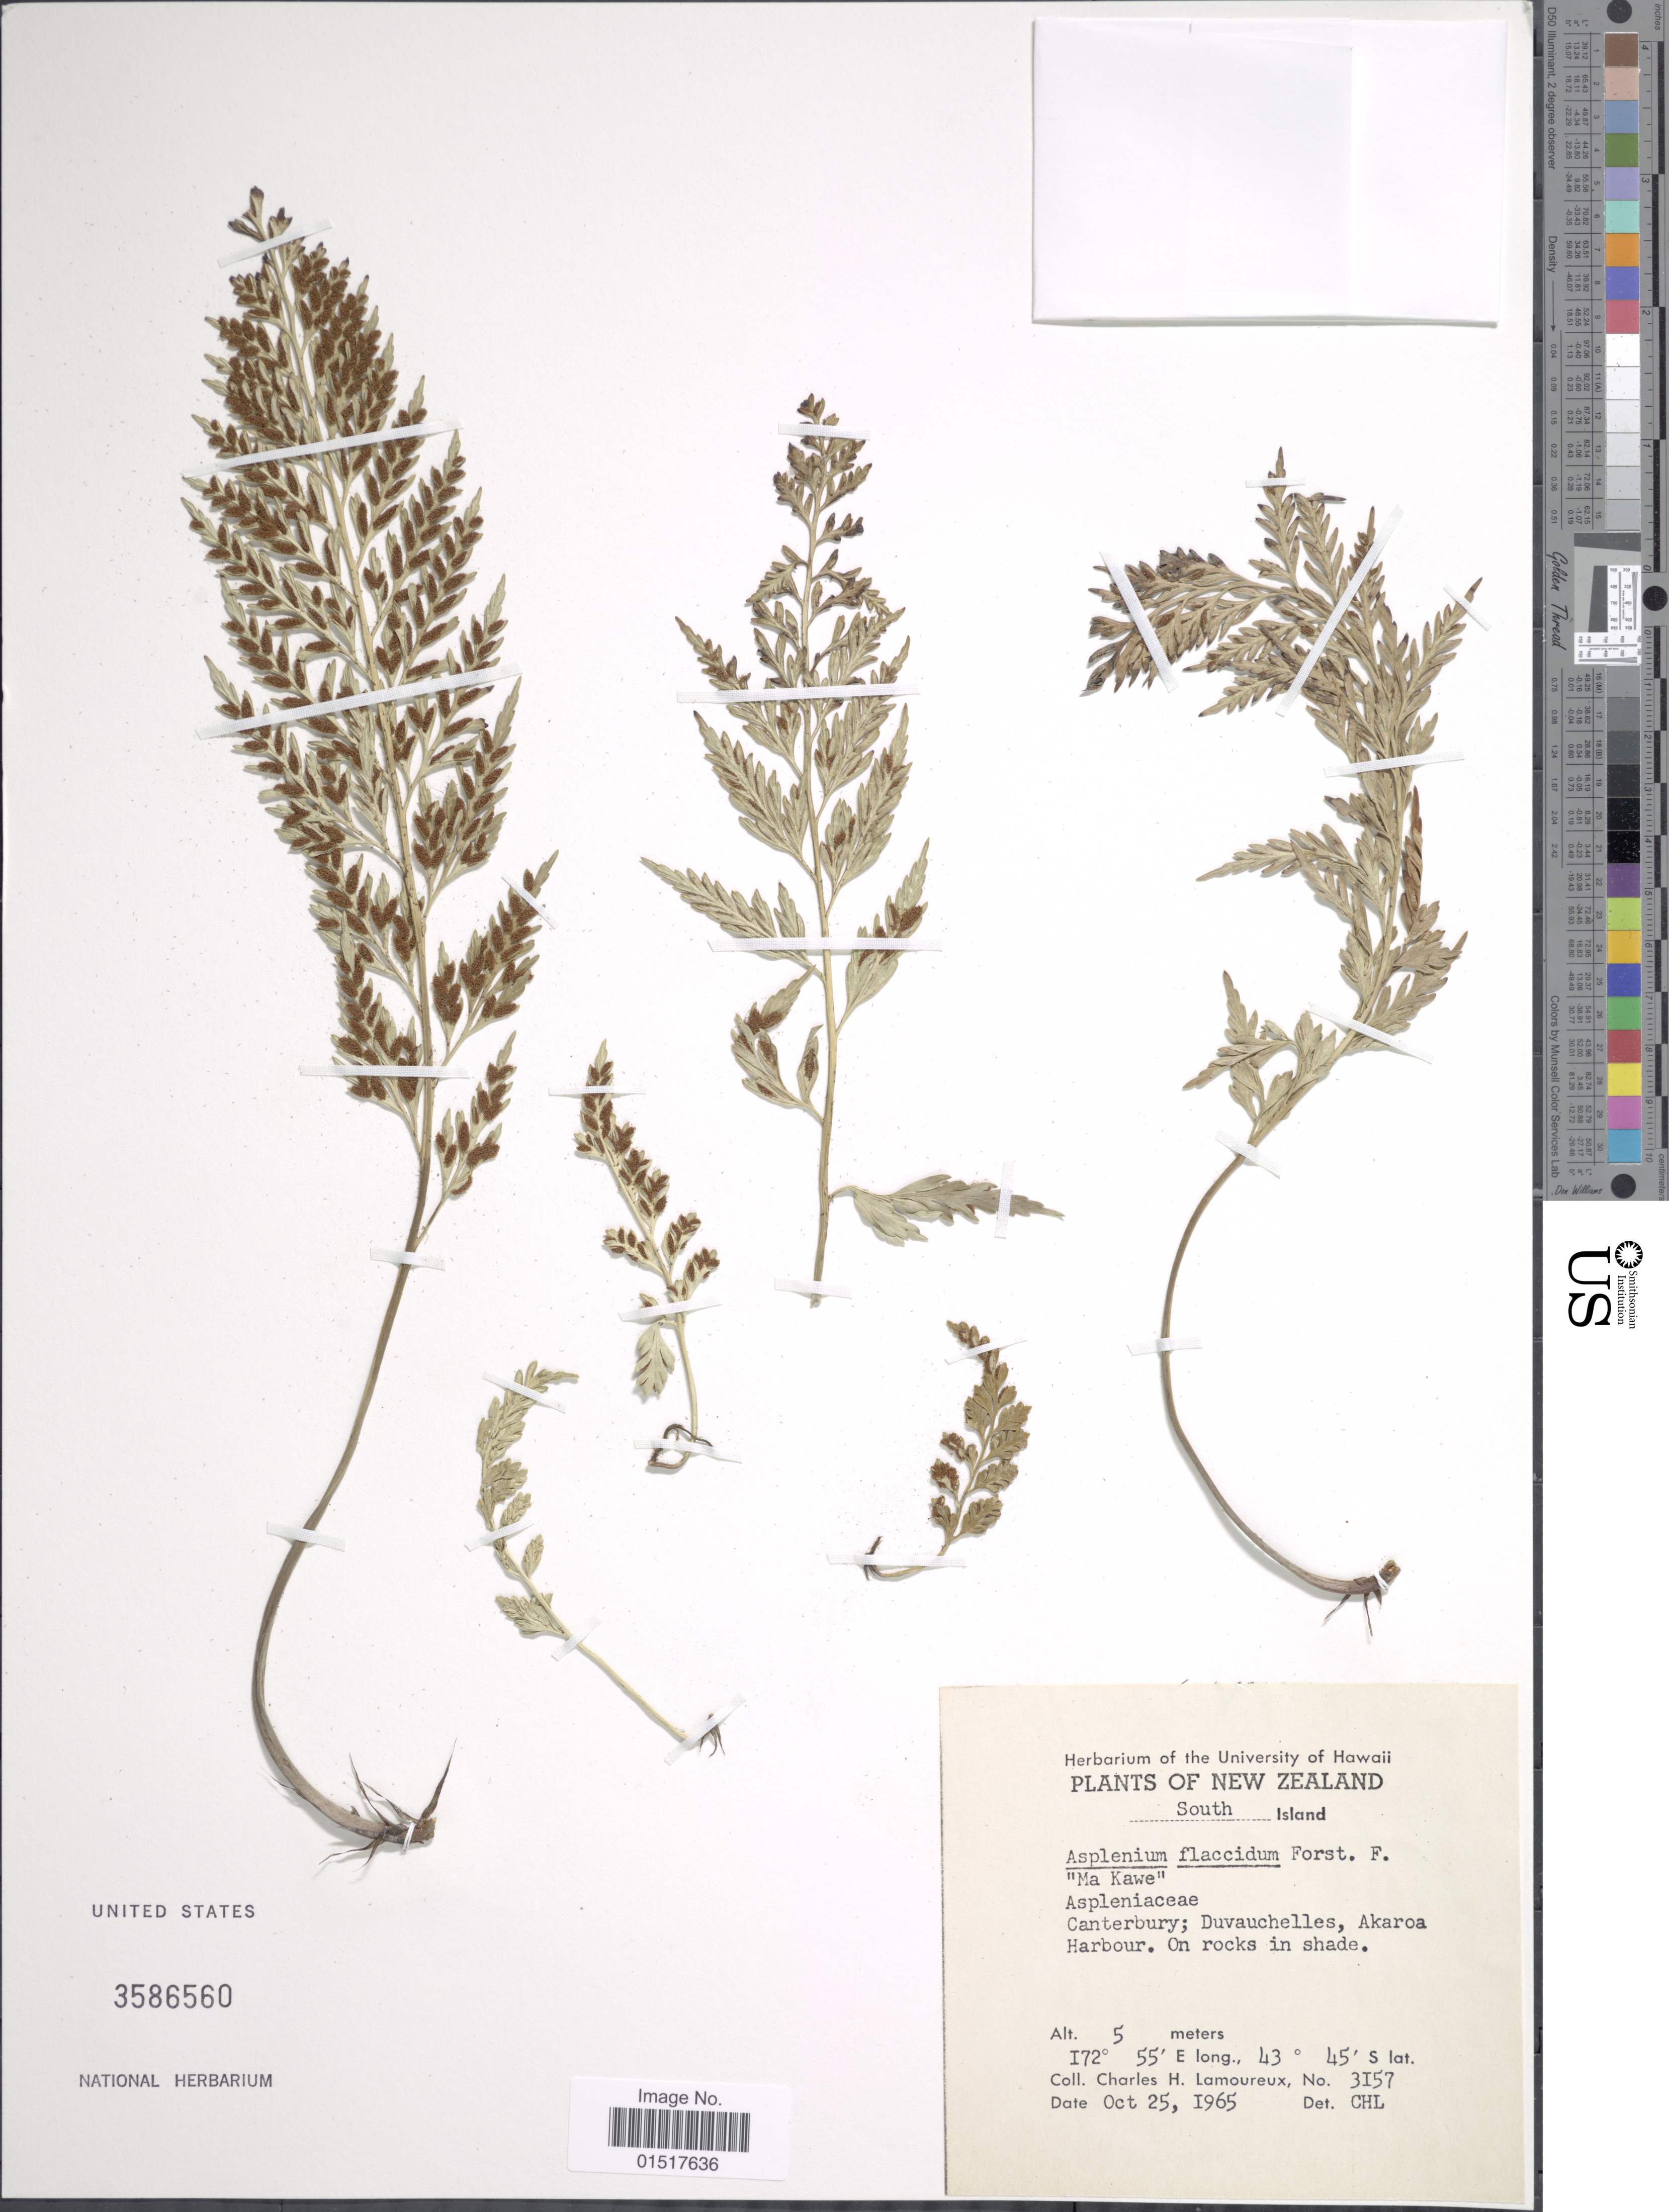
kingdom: Plantae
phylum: Tracheophyta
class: Polypodiopsida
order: Polypodiales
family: Aspleniaceae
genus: Asplenium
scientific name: Asplenium flaccidum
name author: Bonap.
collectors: C. H. Lamoureux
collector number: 3157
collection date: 1965-10-25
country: New Zealand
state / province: Canterbury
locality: South Island. Canterbury; Duvauchelles, Akaroa Harbour.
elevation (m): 5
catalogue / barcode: US 3586560